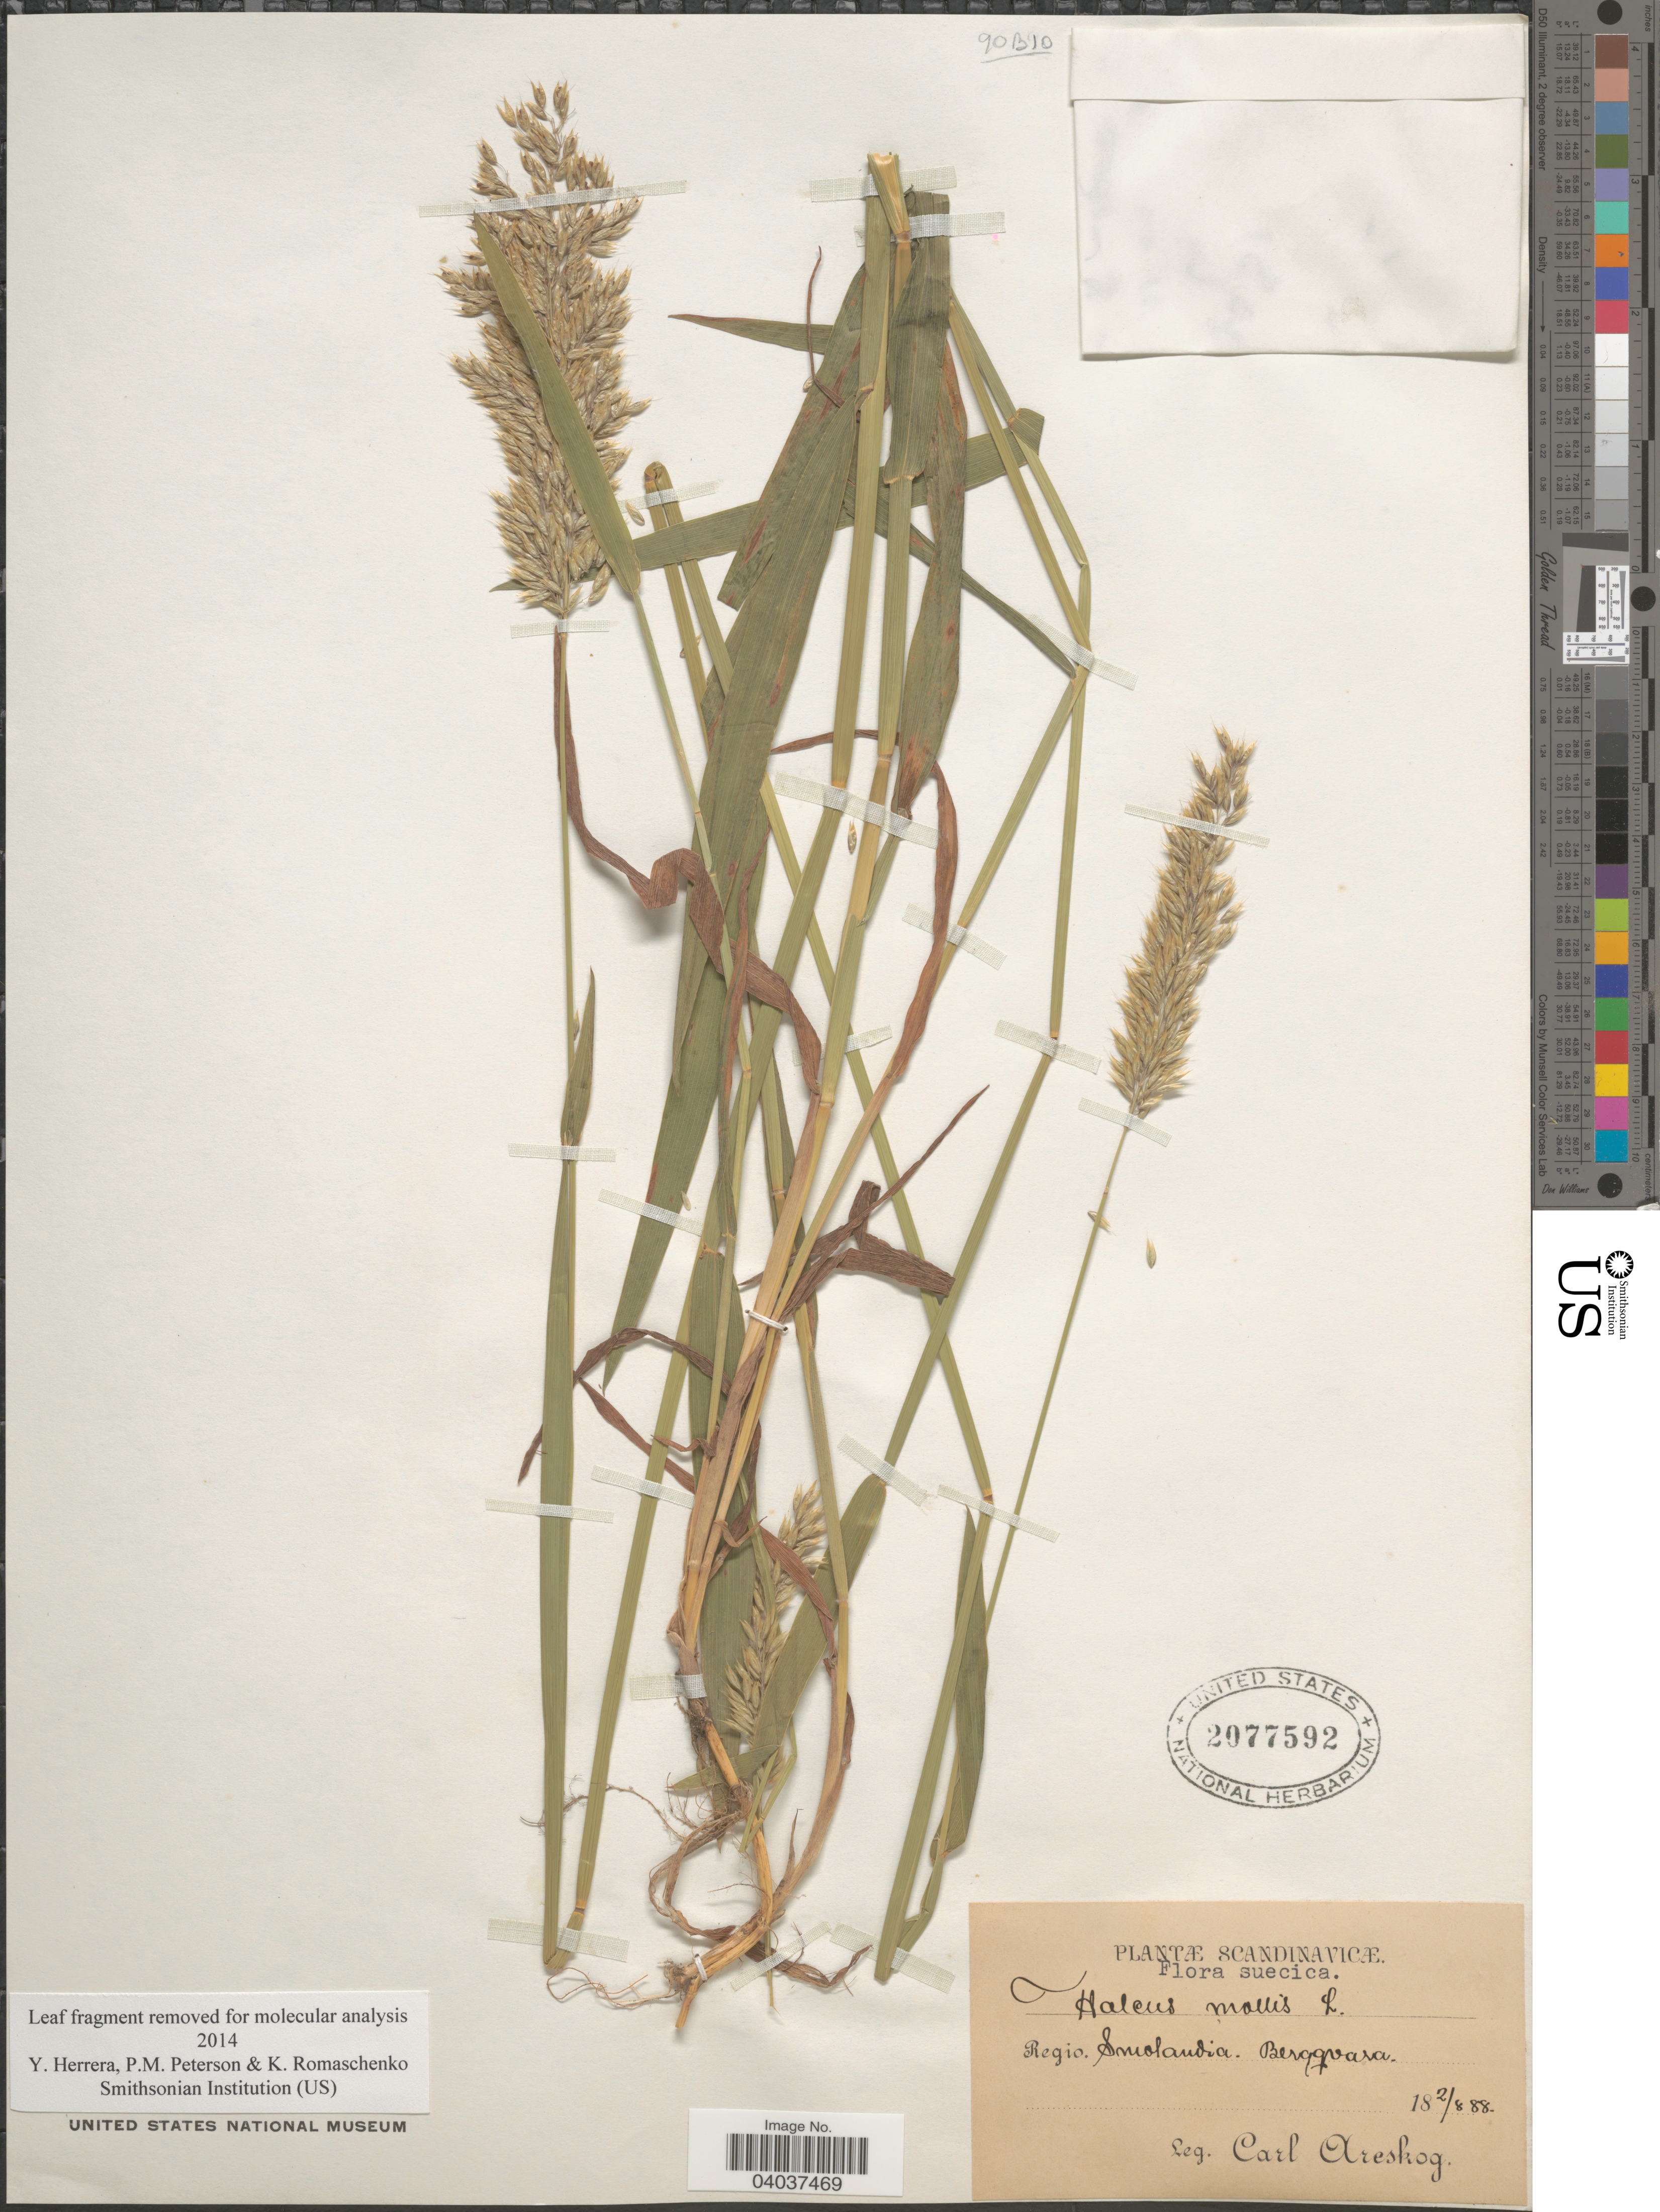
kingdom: Plantae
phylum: Tracheophyta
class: Liliopsida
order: Poales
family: Poaceae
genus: Holcus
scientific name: Holcus mollis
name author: L.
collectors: C. Areskog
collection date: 1888-08-02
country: Sweden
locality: Scandinavicæ. Suecica. Regio. Smalandia. Berggvasa.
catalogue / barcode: US 2077592